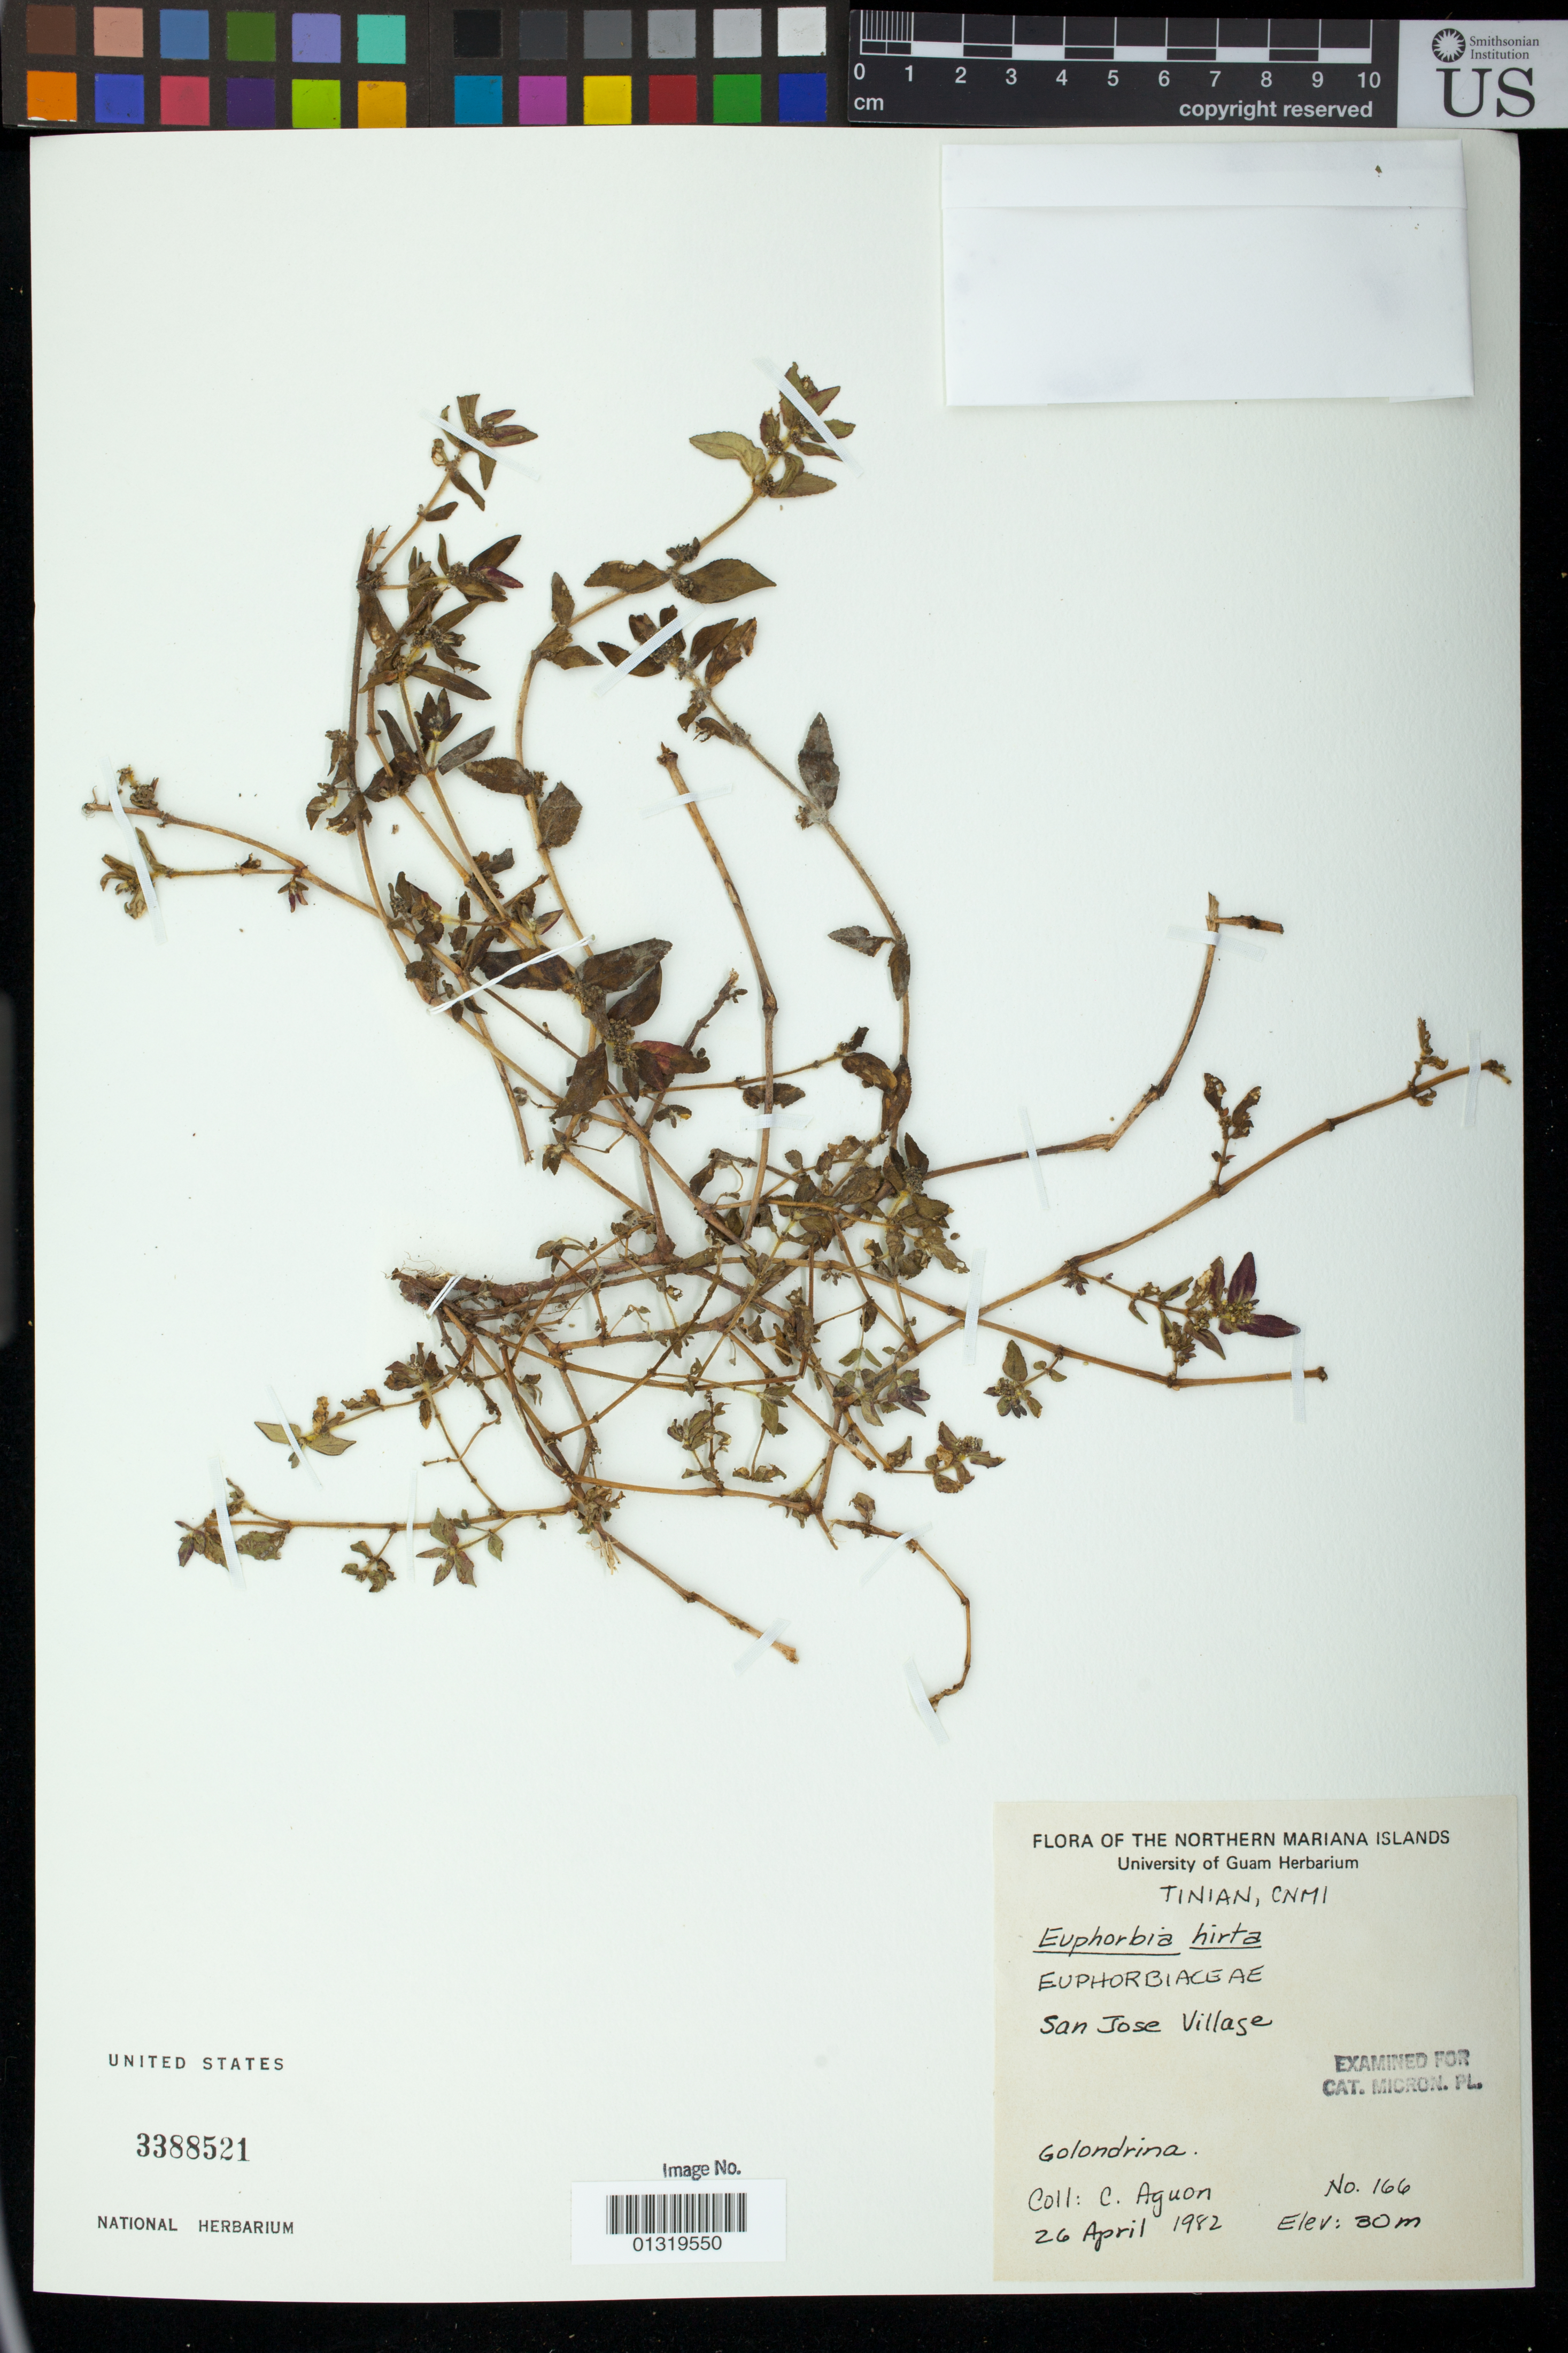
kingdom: Plantae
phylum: Tracheophyta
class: Magnoliopsida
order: Malpighiales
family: Euphorbiaceae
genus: Euphorbia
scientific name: Euphorbia hirta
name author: L.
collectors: C. Aguon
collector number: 166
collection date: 1982-04-26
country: Northern Mariana Islands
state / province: Tinian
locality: San Jose Village.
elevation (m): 30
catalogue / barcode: US 3388521